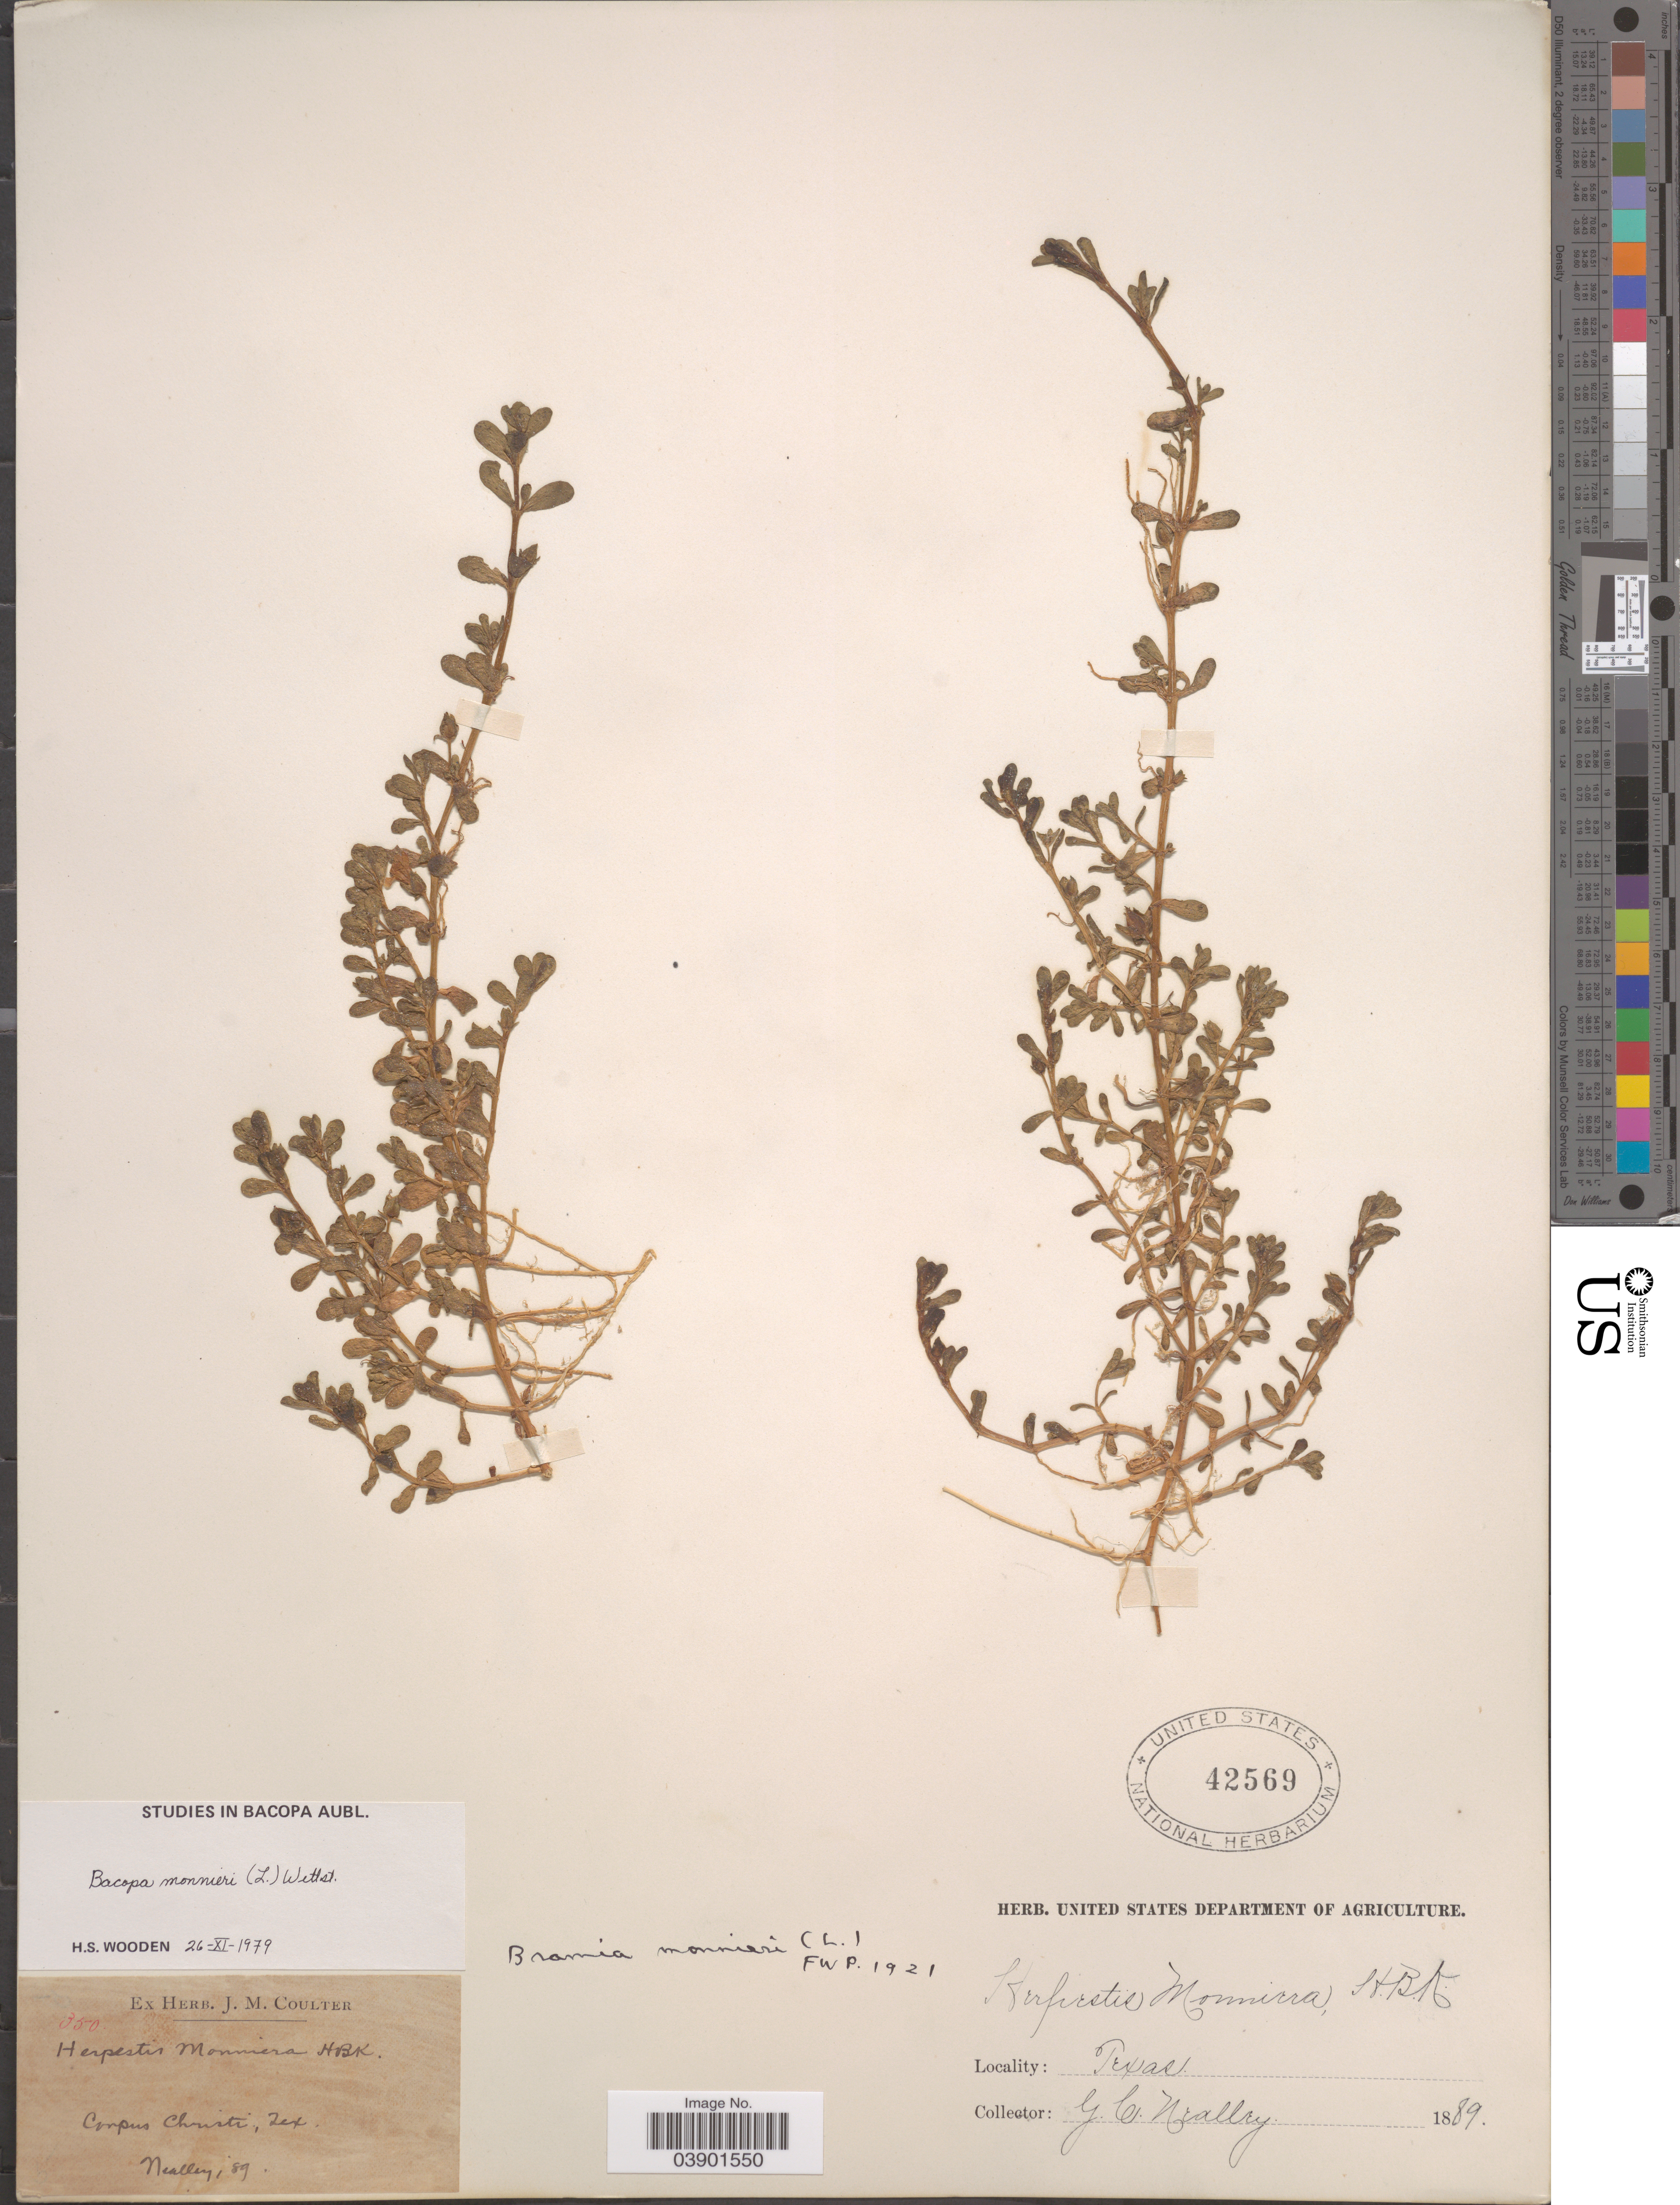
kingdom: Plantae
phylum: Tracheophyta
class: Magnoliopsida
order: Lamiales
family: Plantaginaceae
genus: Bacopa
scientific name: Bacopa monnieri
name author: (L.) Pennell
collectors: G. C. Nealley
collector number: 350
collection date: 1889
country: United States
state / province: Texas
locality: Corpus Christi.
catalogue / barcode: US 42569